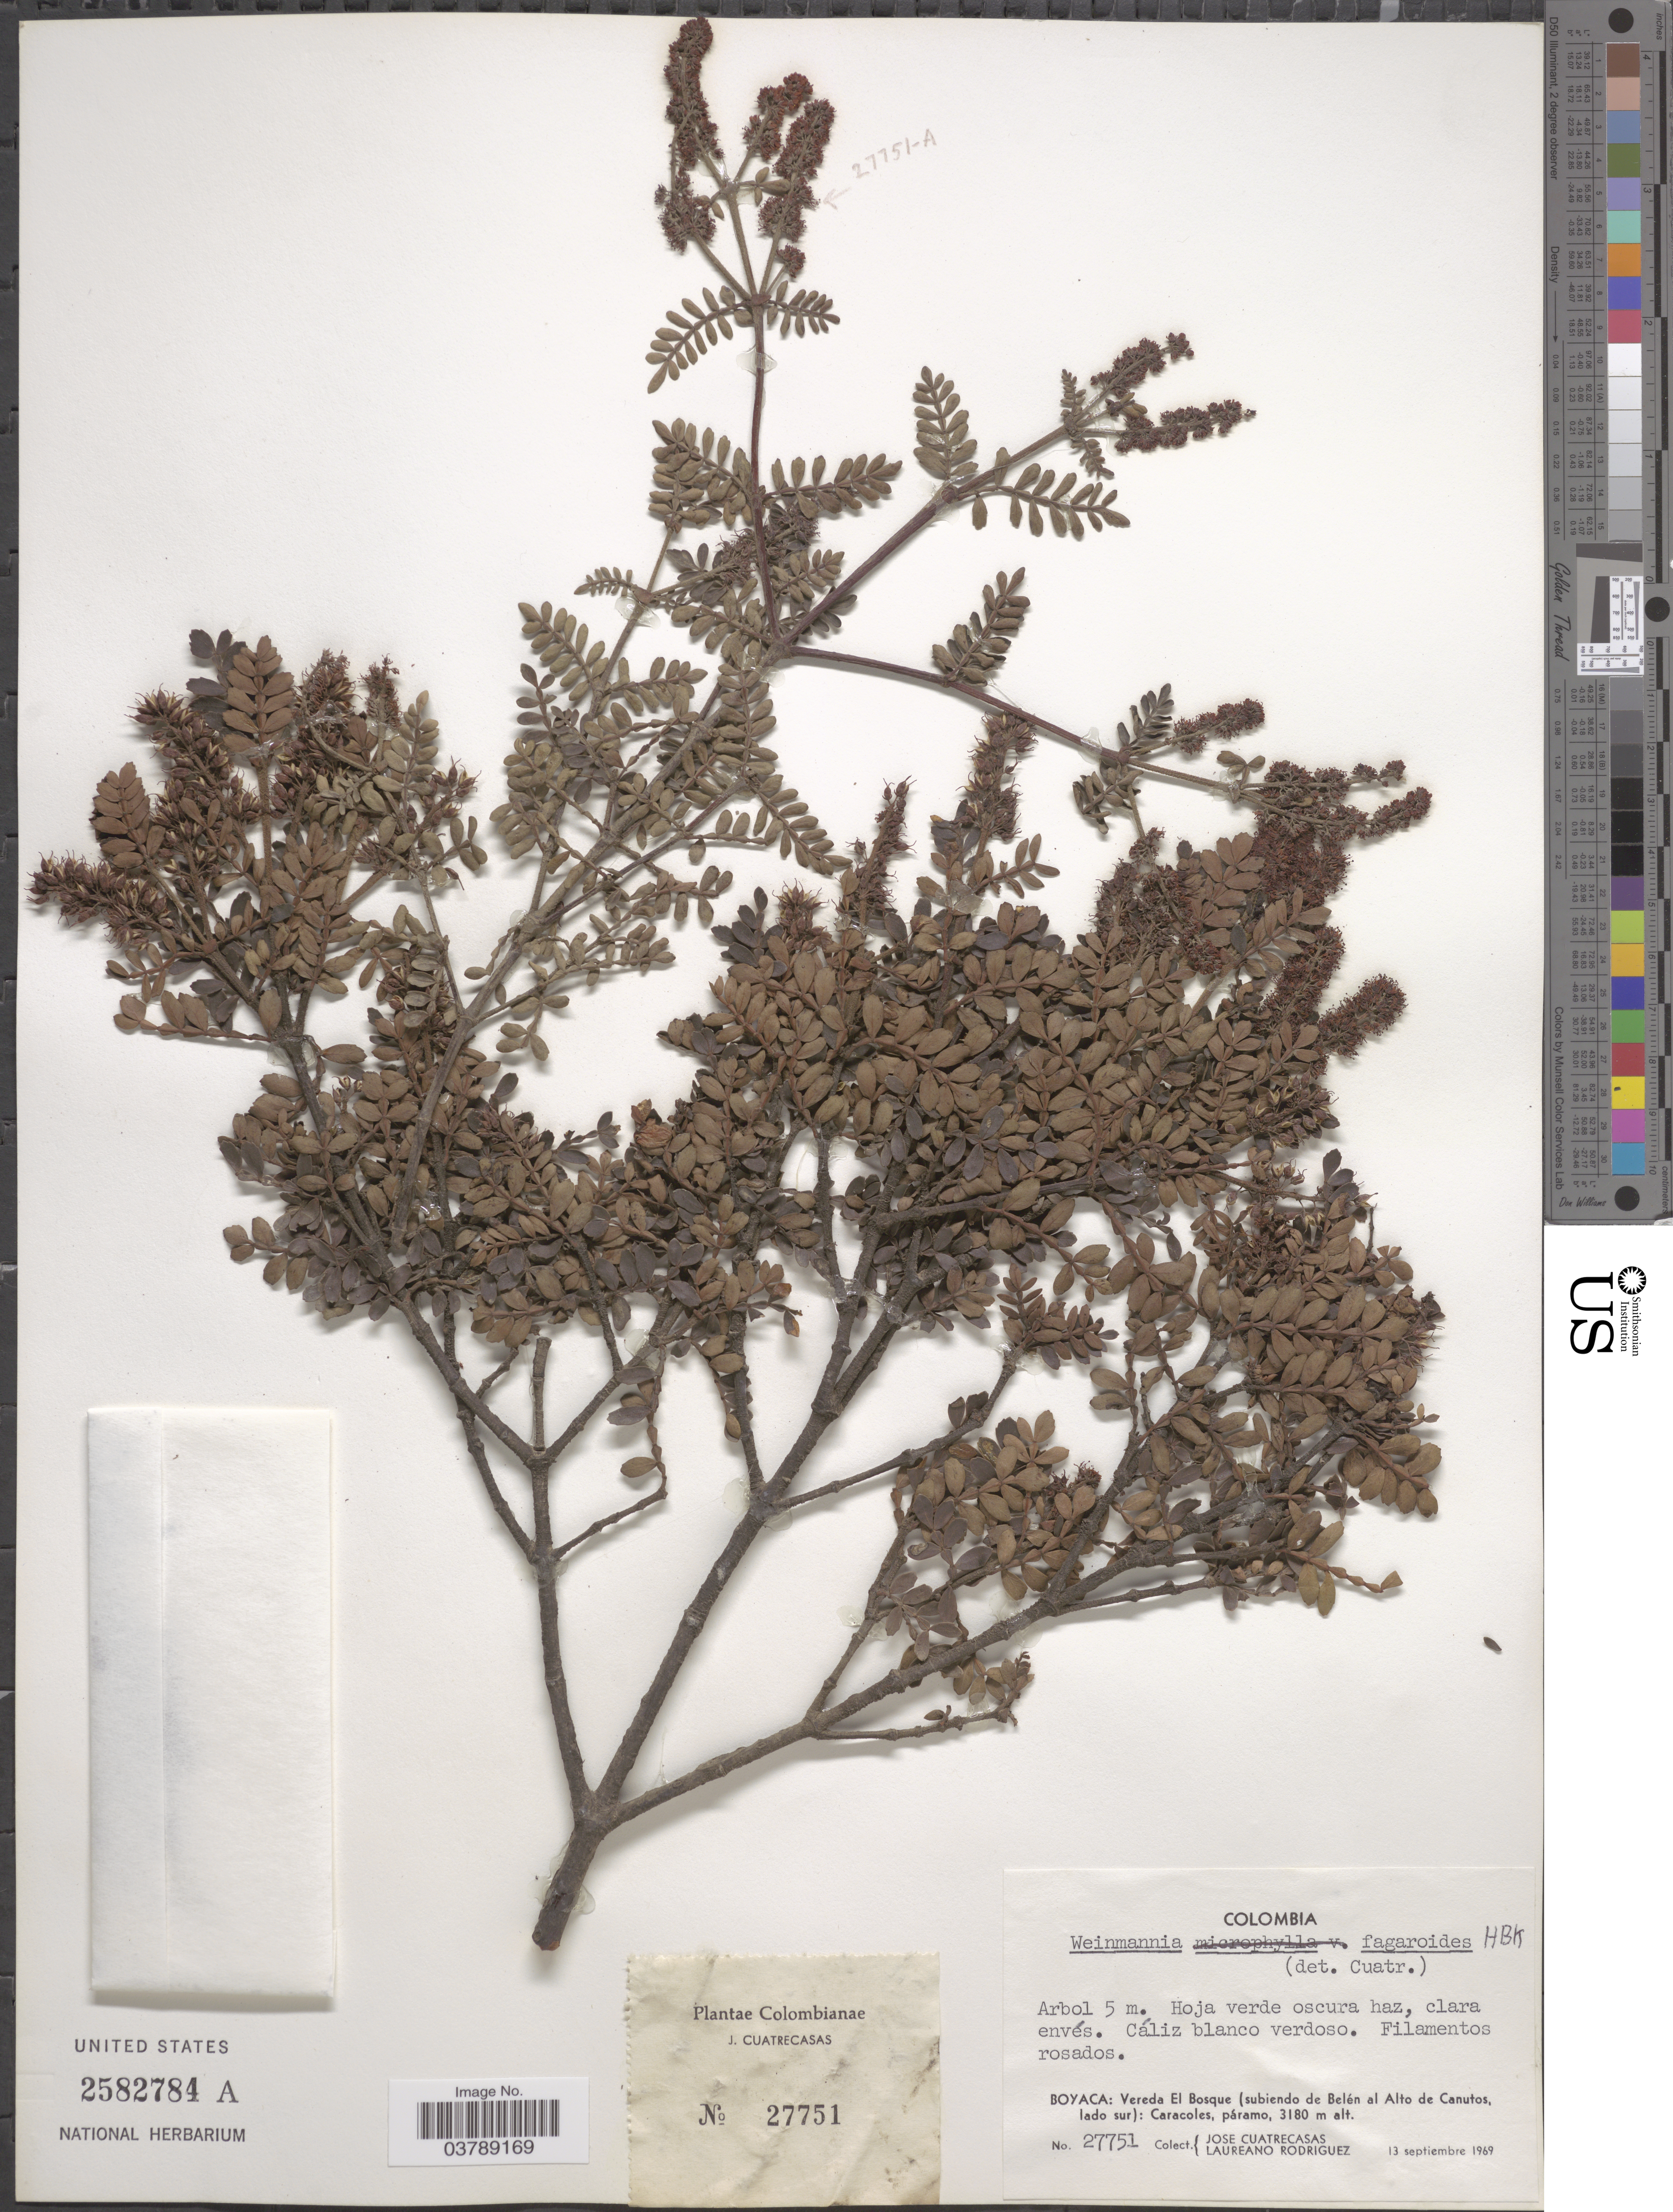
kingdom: Plantae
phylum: Tracheophyta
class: Magnoliopsida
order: Oxalidales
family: Cunoniaceae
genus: Weinmannia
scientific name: Weinmannia fagaroides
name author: Kunth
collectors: J. Cuatrecasas & L. Rodriguez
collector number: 27751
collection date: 1969-09-13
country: Colombia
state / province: Boyacá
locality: Vereda El Bosque (subiendo de Belén al Alto de Canutos, lado sur: Caracoles, páramo.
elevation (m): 3180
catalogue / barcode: US 2582784A